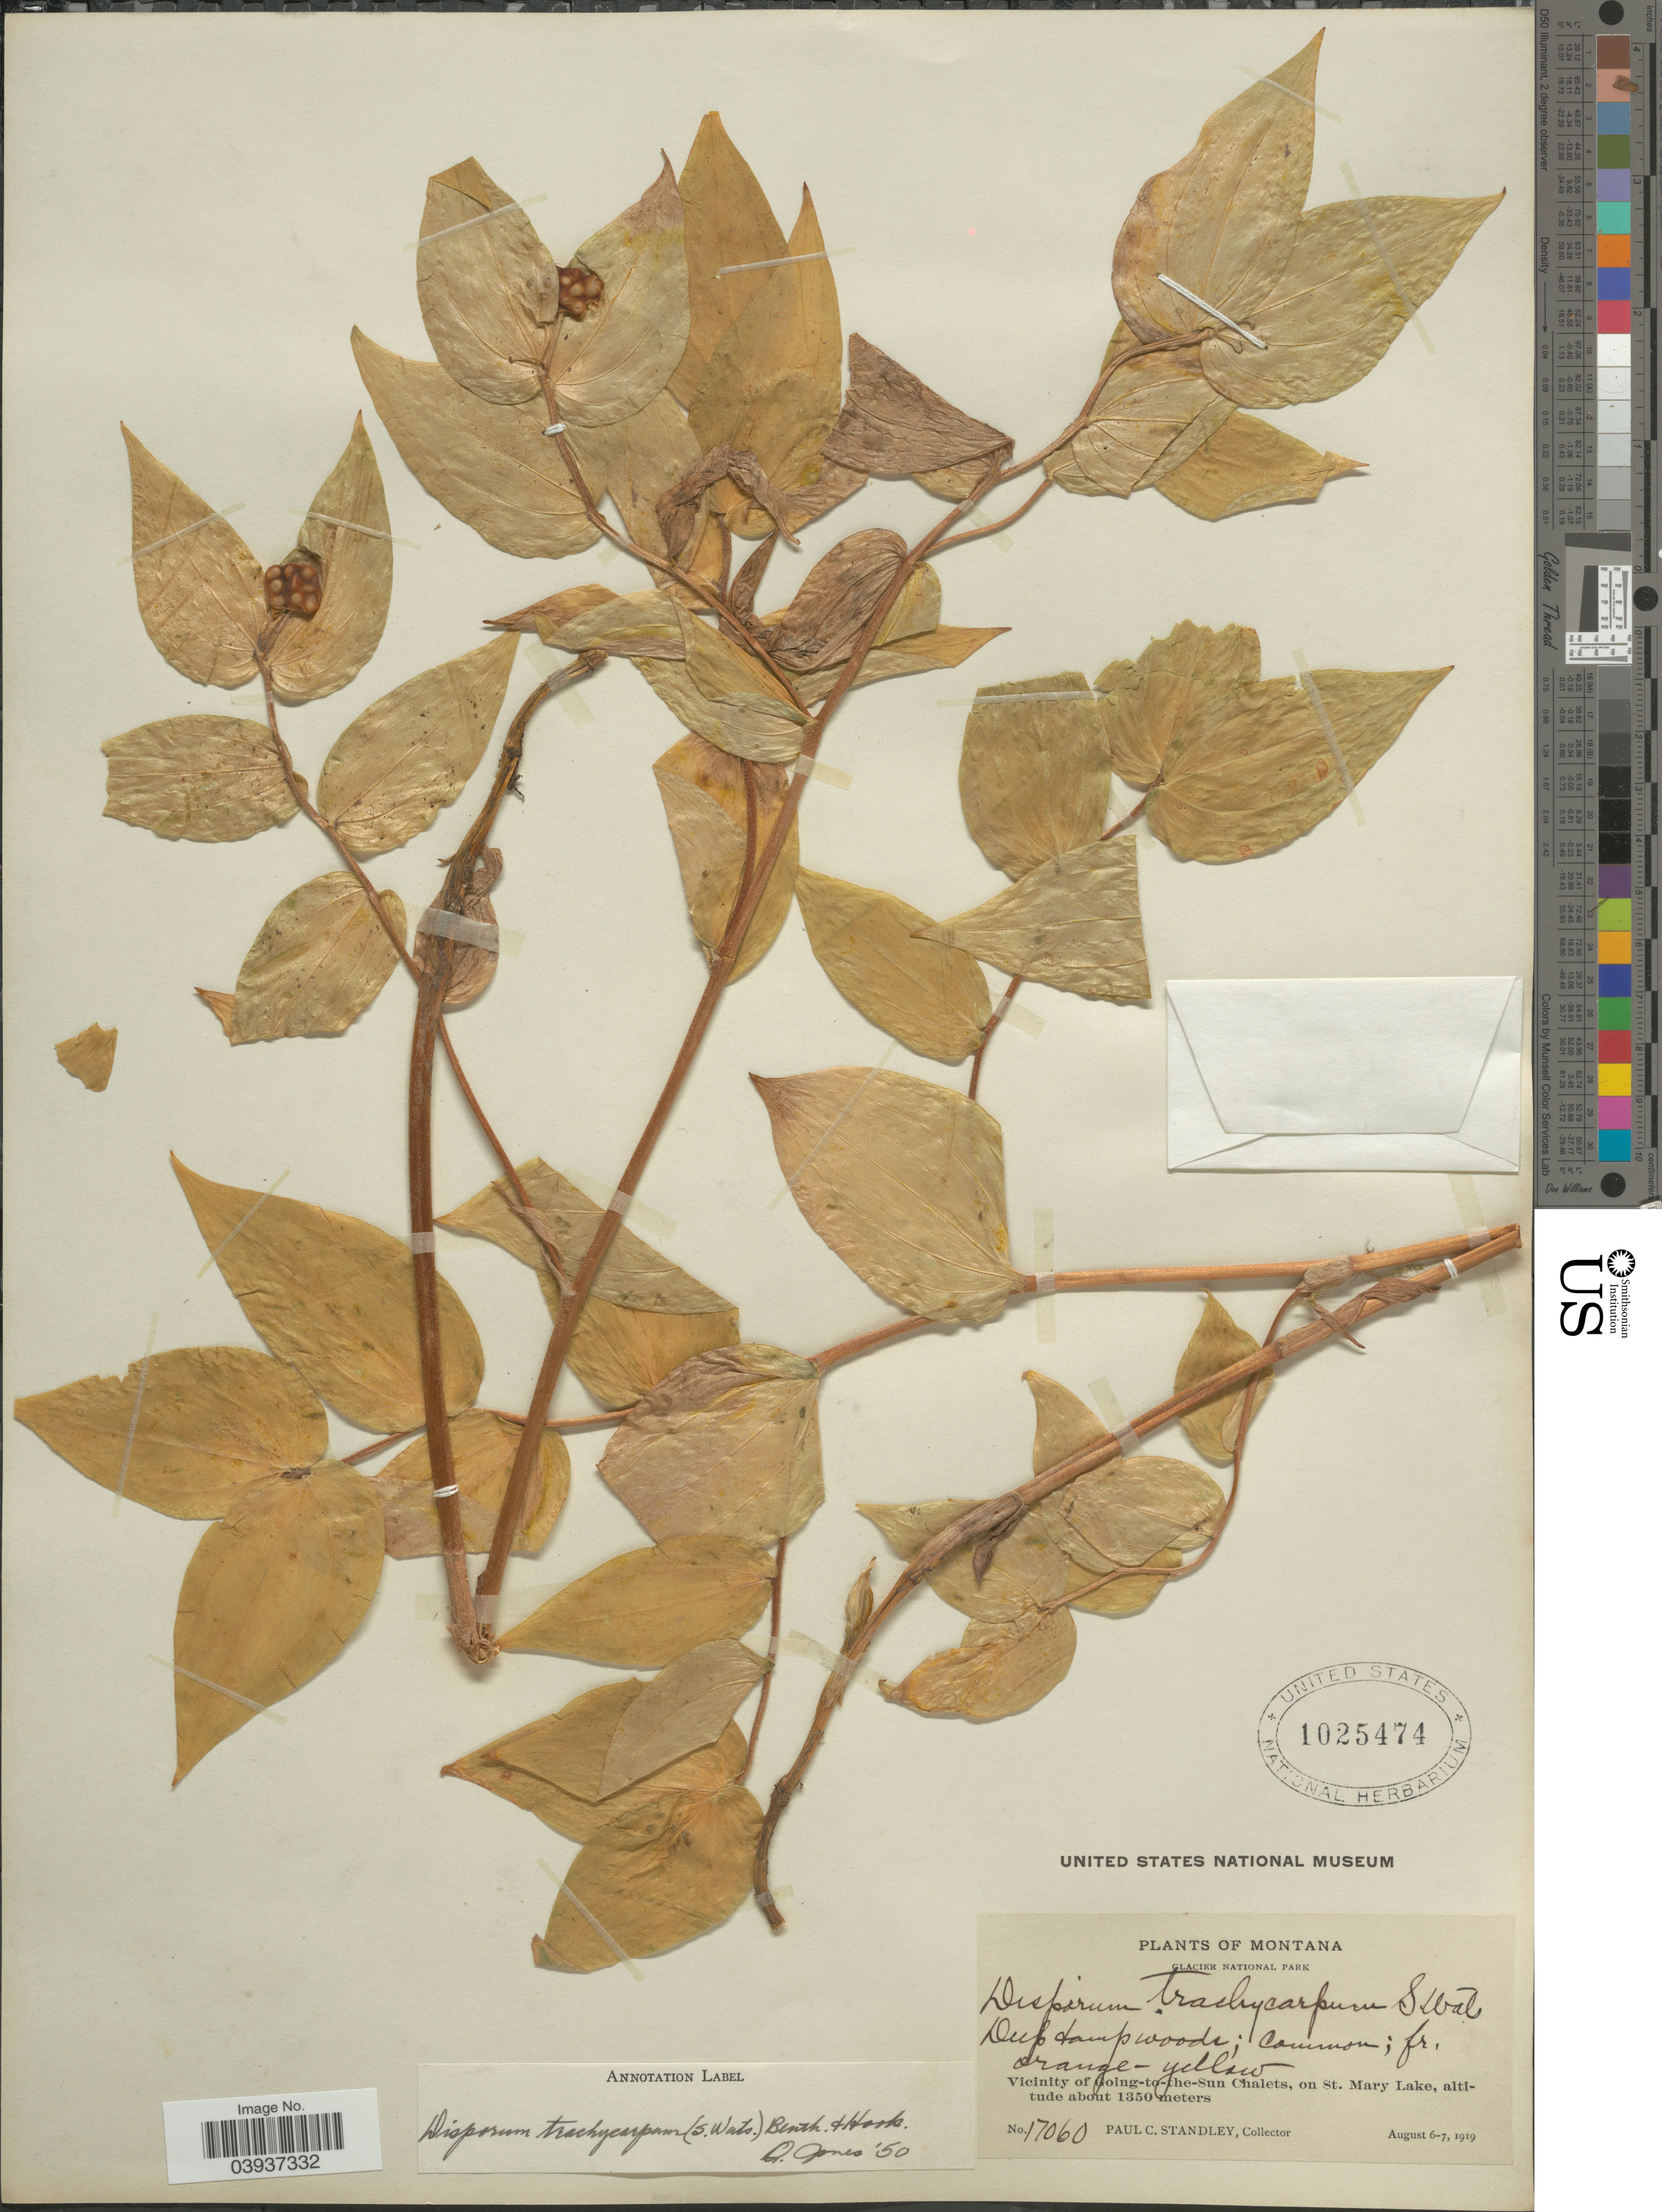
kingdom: Plantae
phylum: Tracheophyta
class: Liliopsida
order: Liliales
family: Colchicaceae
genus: Disporum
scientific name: Disporum trachycarpum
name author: (S. Watson) Benth. & Hook. f.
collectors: P. C. Standley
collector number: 17060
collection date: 1919-08-06/1919-08-07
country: United States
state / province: Montana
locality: Glacier National Park. Vicinity of Going-to-the-Sun Chalets, on St. Mary Lake.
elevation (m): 1350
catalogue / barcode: US 1025474